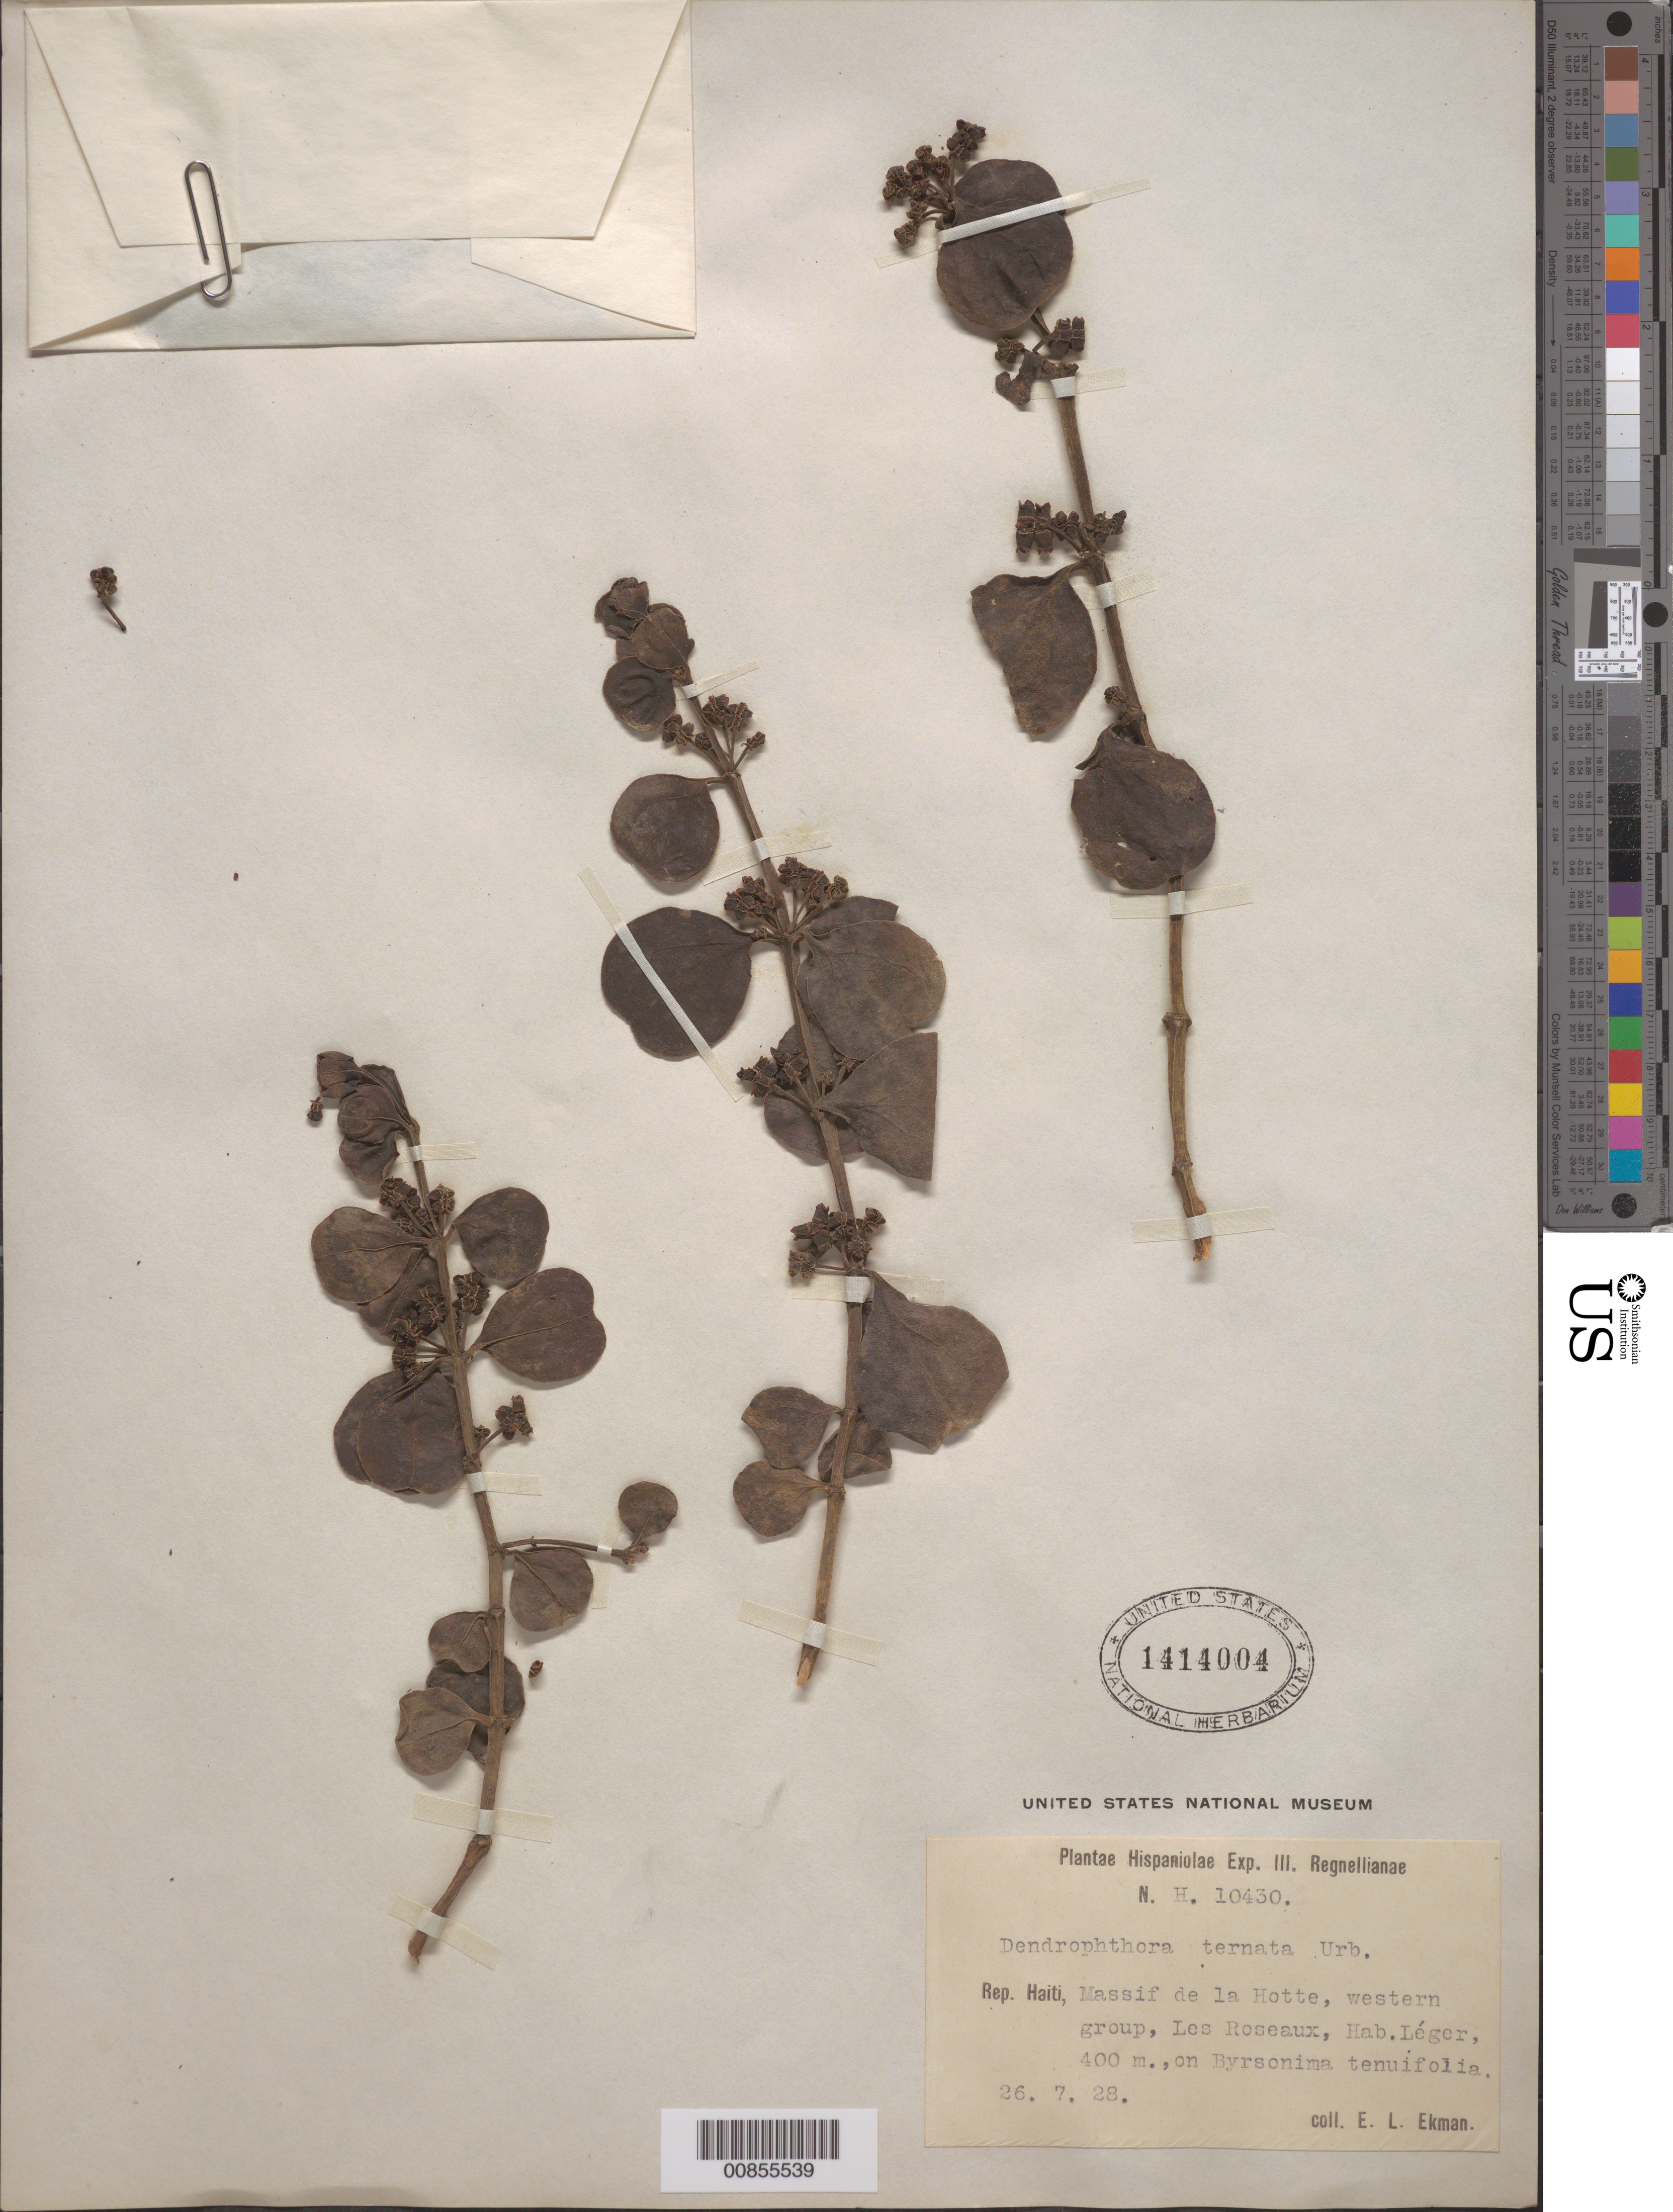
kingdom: Plantae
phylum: Tracheophyta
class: Magnoliopsida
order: Santalales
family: Viscaceae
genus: Dendrophthora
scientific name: Dendrophthora ternata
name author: Urb.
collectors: E. L. Ekman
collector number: H 10430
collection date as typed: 26 Jul 1928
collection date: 1928-07-26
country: Haiti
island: Hispaniola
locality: Massif de la Hotte, western group, Les Roseaux, Hab. Léger.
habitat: On Byrsonima tenuifolia.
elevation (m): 400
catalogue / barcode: US 1414004